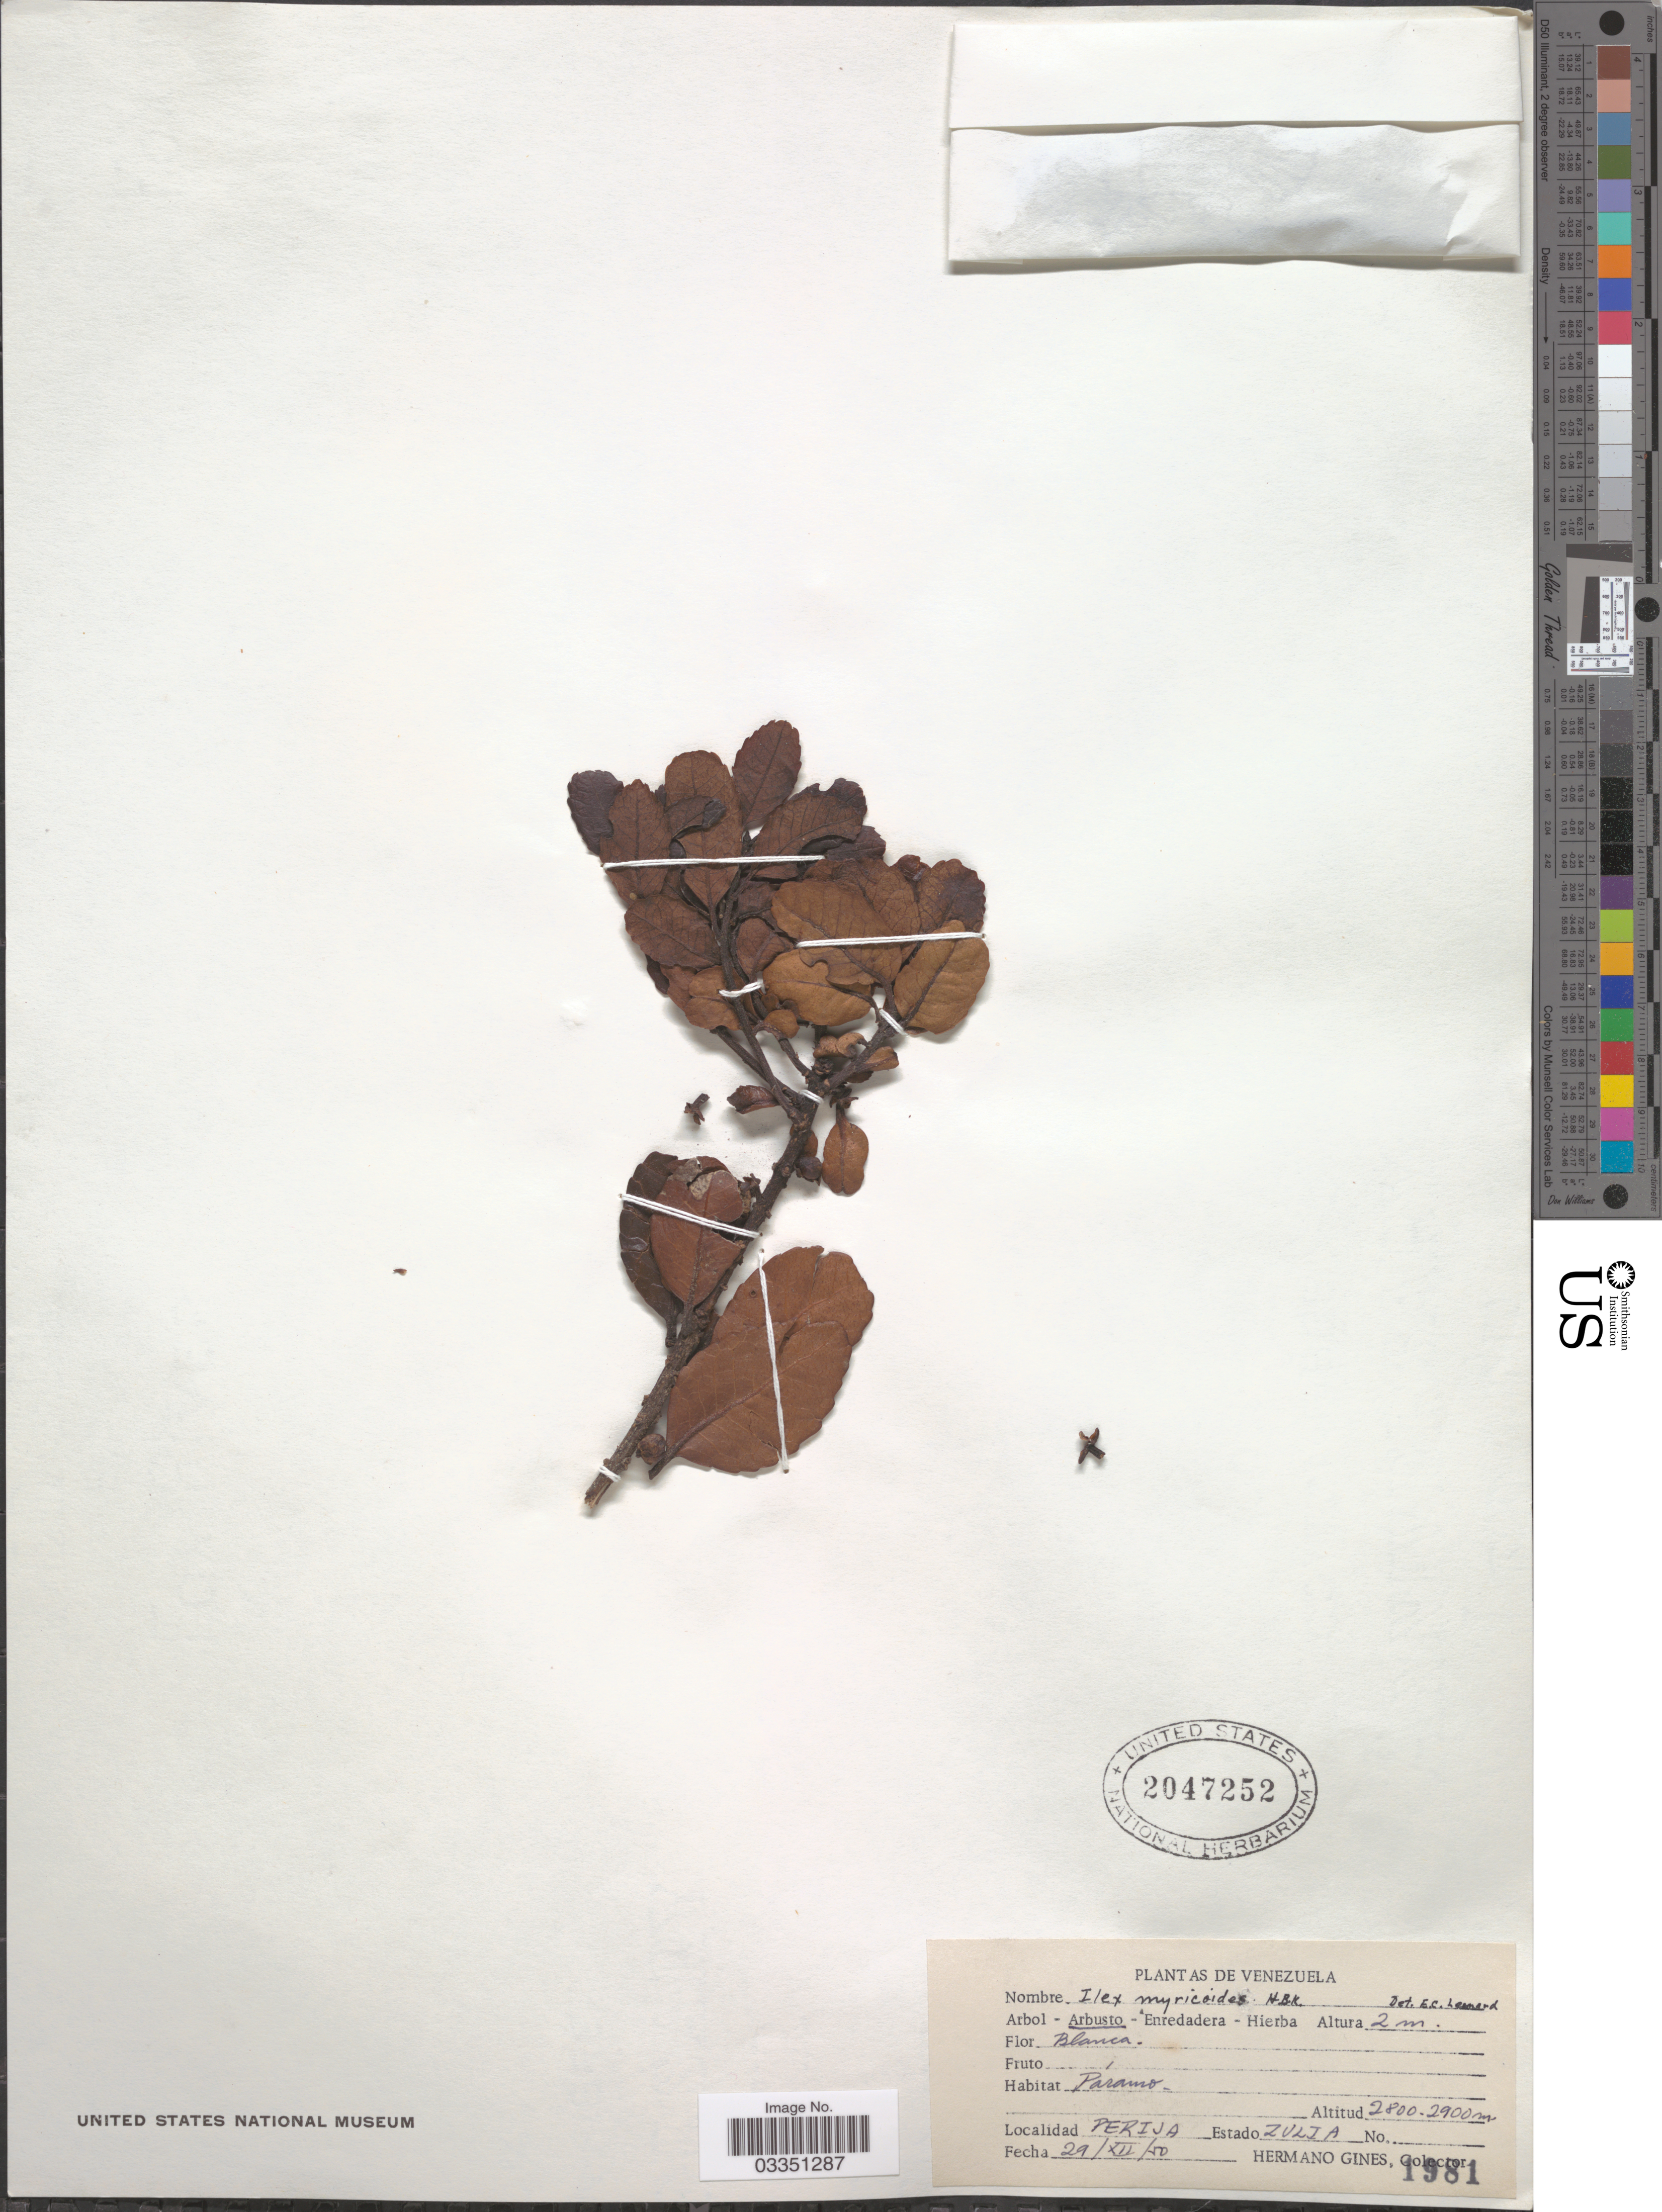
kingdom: Plantae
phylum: Tracheophyta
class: Magnoliopsida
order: Aquifoliales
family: Aquifoliaceae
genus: Ilex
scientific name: Ilex naiguatina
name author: Loes.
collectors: Bro. Gines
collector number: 1981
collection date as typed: Transcribed d/m/y: 29/12/50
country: Venezuela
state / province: Zulia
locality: Perija.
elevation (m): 2800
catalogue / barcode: US 2047252